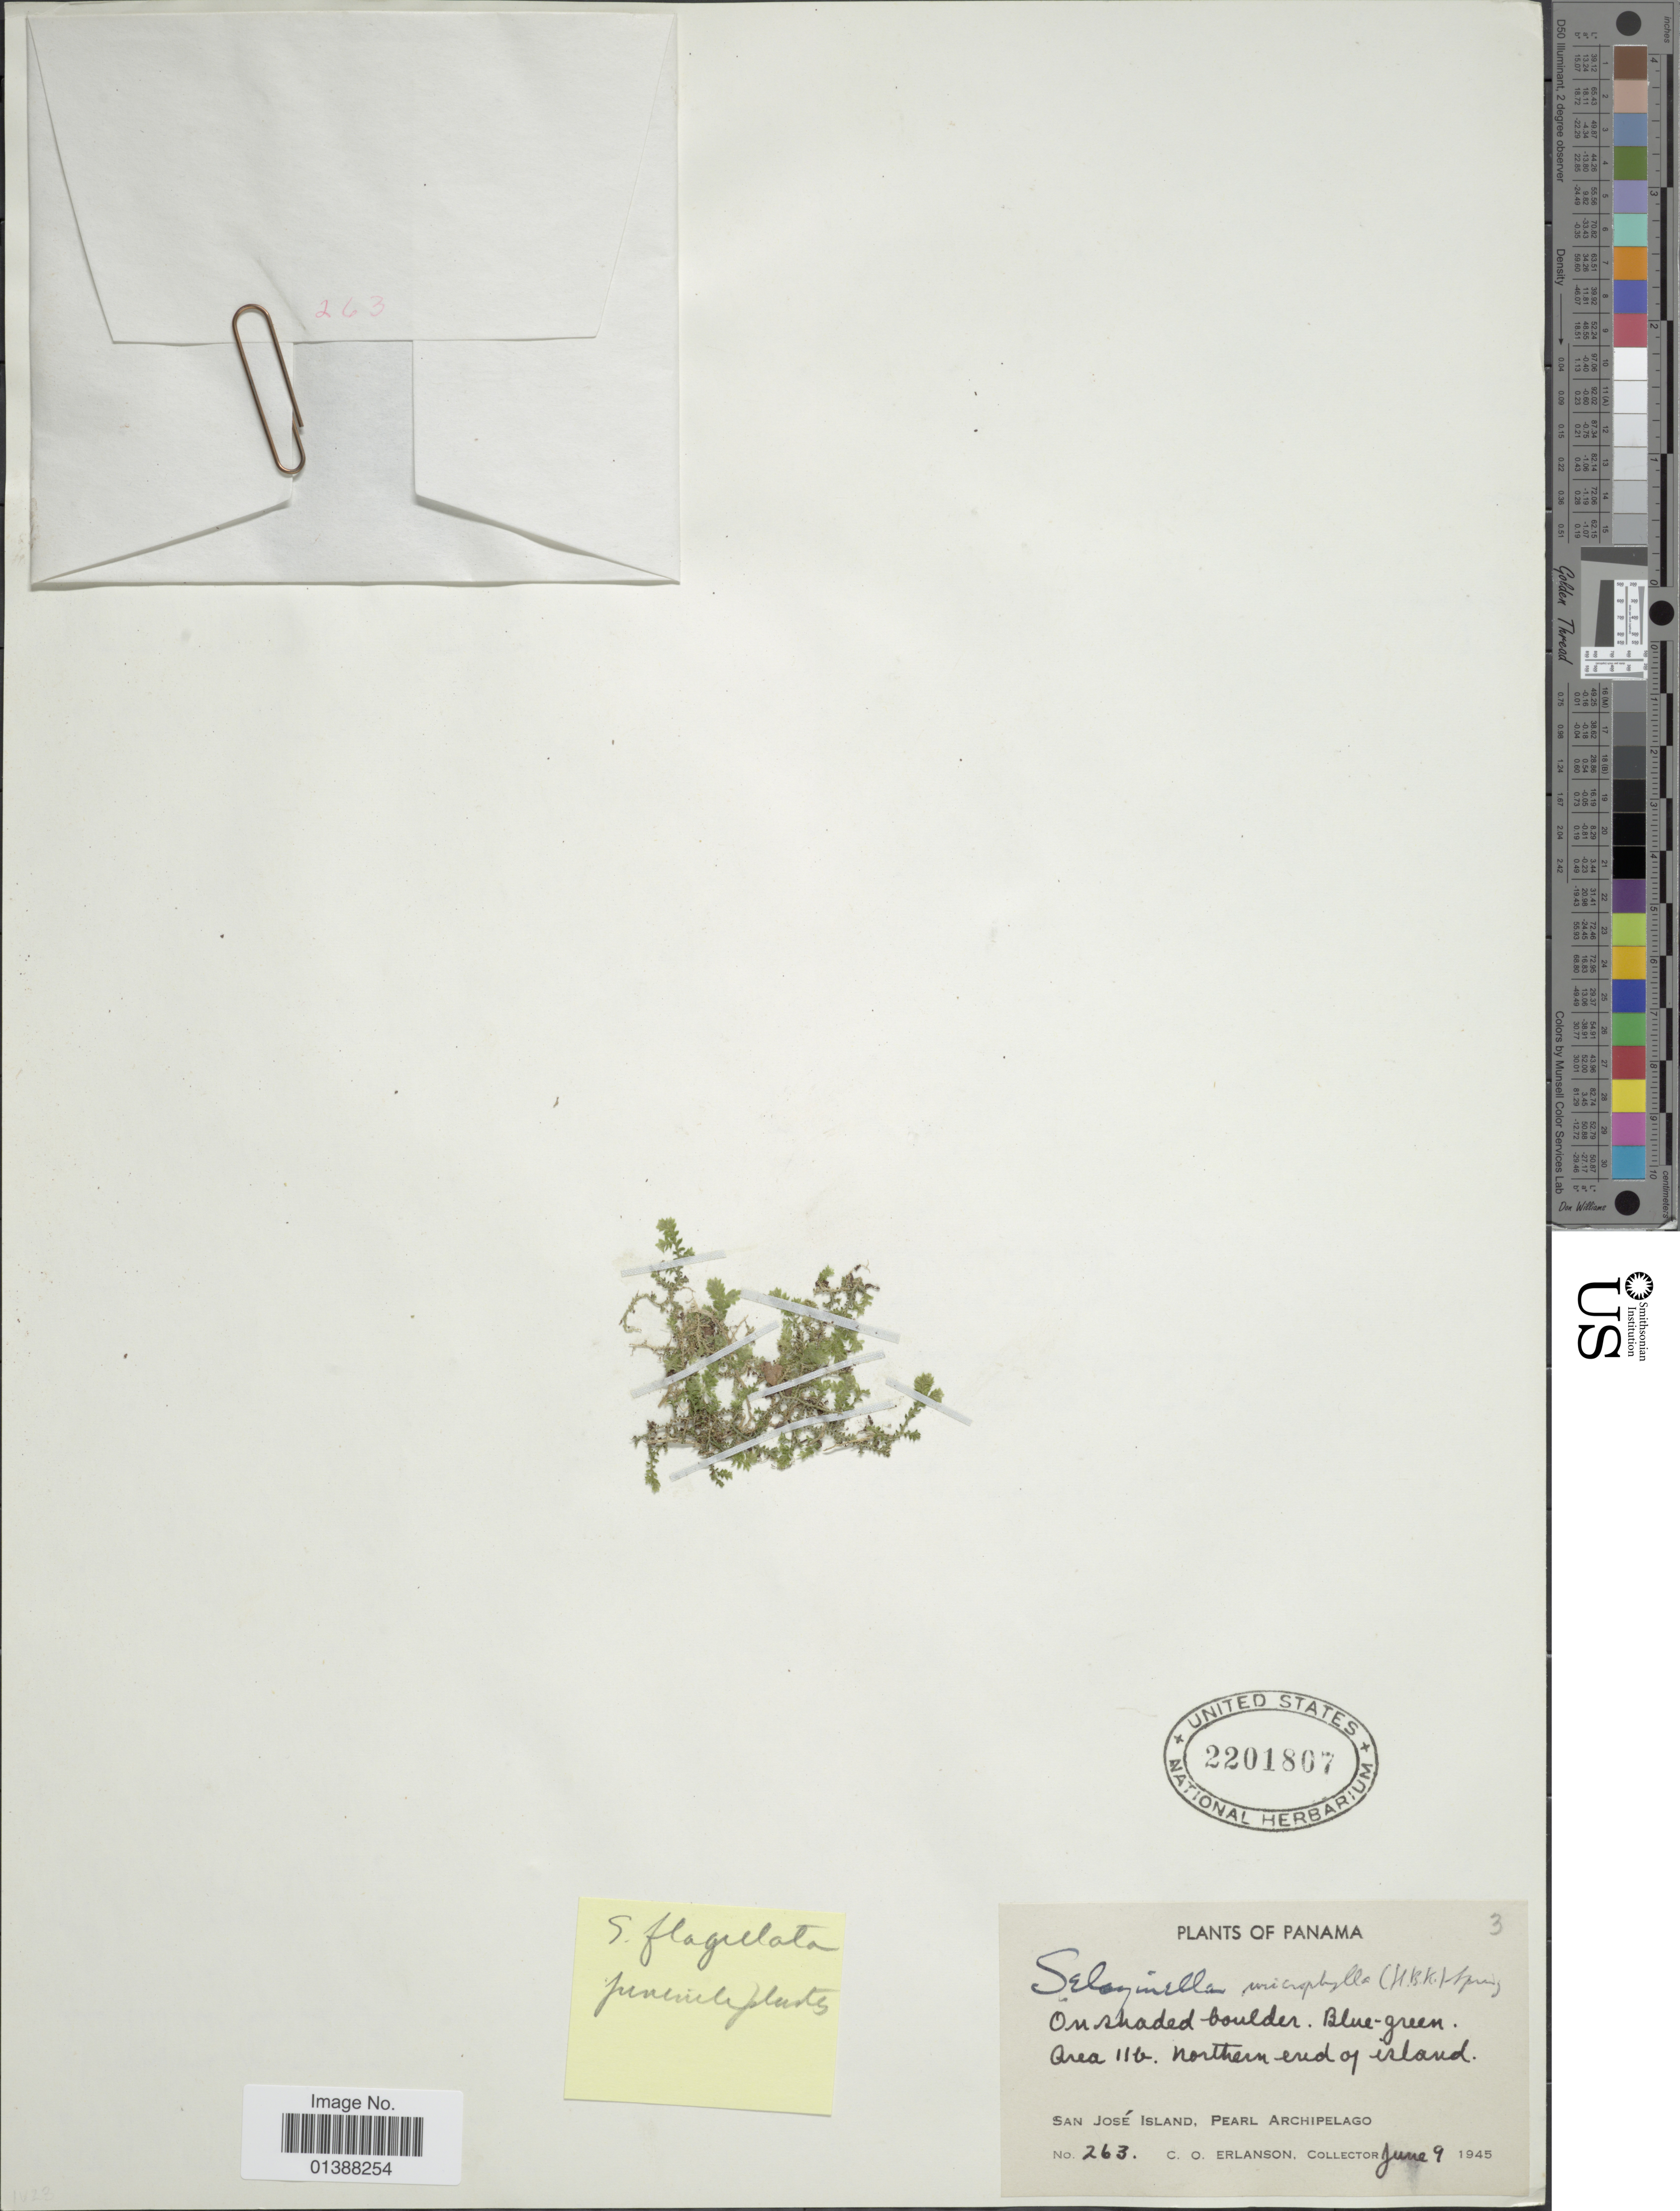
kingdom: Plantae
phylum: Tracheophyta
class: Lycopodiopsida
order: Selaginellales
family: Selaginellaceae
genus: Selaginella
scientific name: Selaginella flagellata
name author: Spring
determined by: Valdespino, I. A., (PMA), Universidad de Panama (PANAMA)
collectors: C. O. Erlanson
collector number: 263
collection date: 1945-06-09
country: Panama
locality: San José Island, Pearl Archipelago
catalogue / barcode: US 2201807